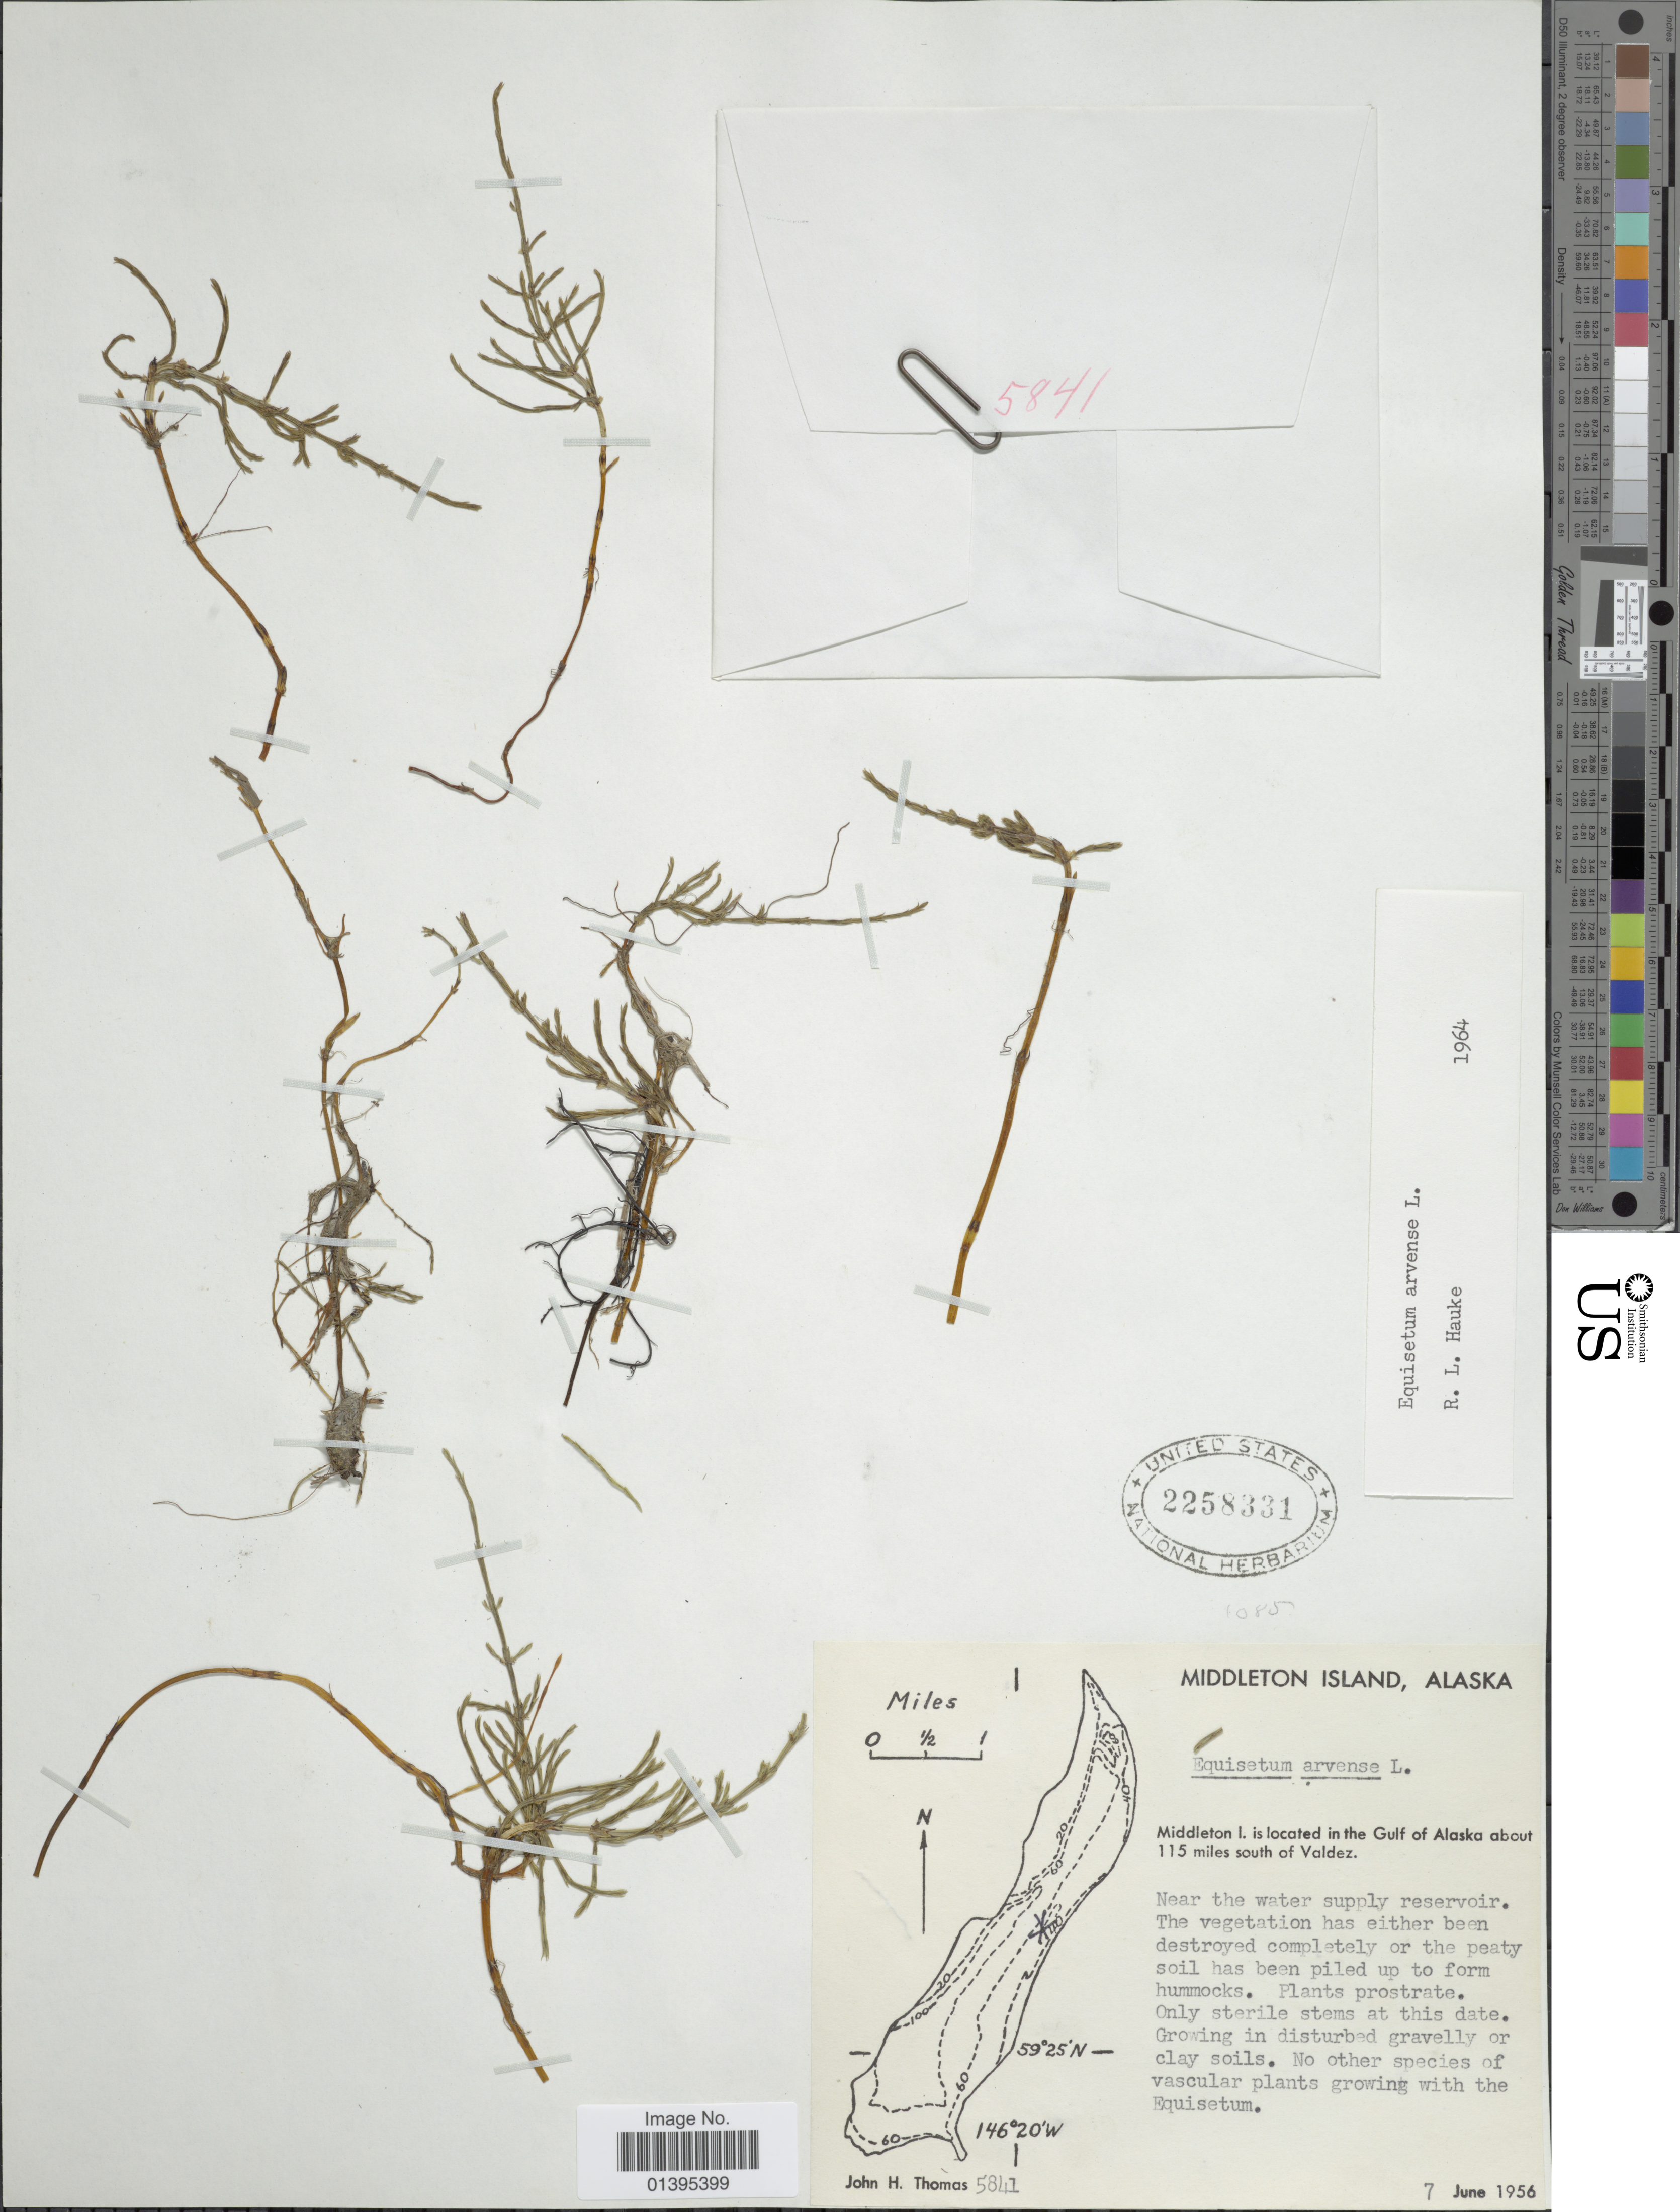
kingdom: Plantae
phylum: Tracheophyta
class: Polypodiopsida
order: Equisetales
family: Equisetaceae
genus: Equisetum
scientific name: Equisetum arvense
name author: L.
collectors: J. H. Thomas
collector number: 5841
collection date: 1956-06-07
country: United States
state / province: Alaska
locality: Middleton Island, Middleton I. is located in the Gulf of Alaska about 115 miles south of Valdez, near the water supply reservoir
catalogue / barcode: US 2258331